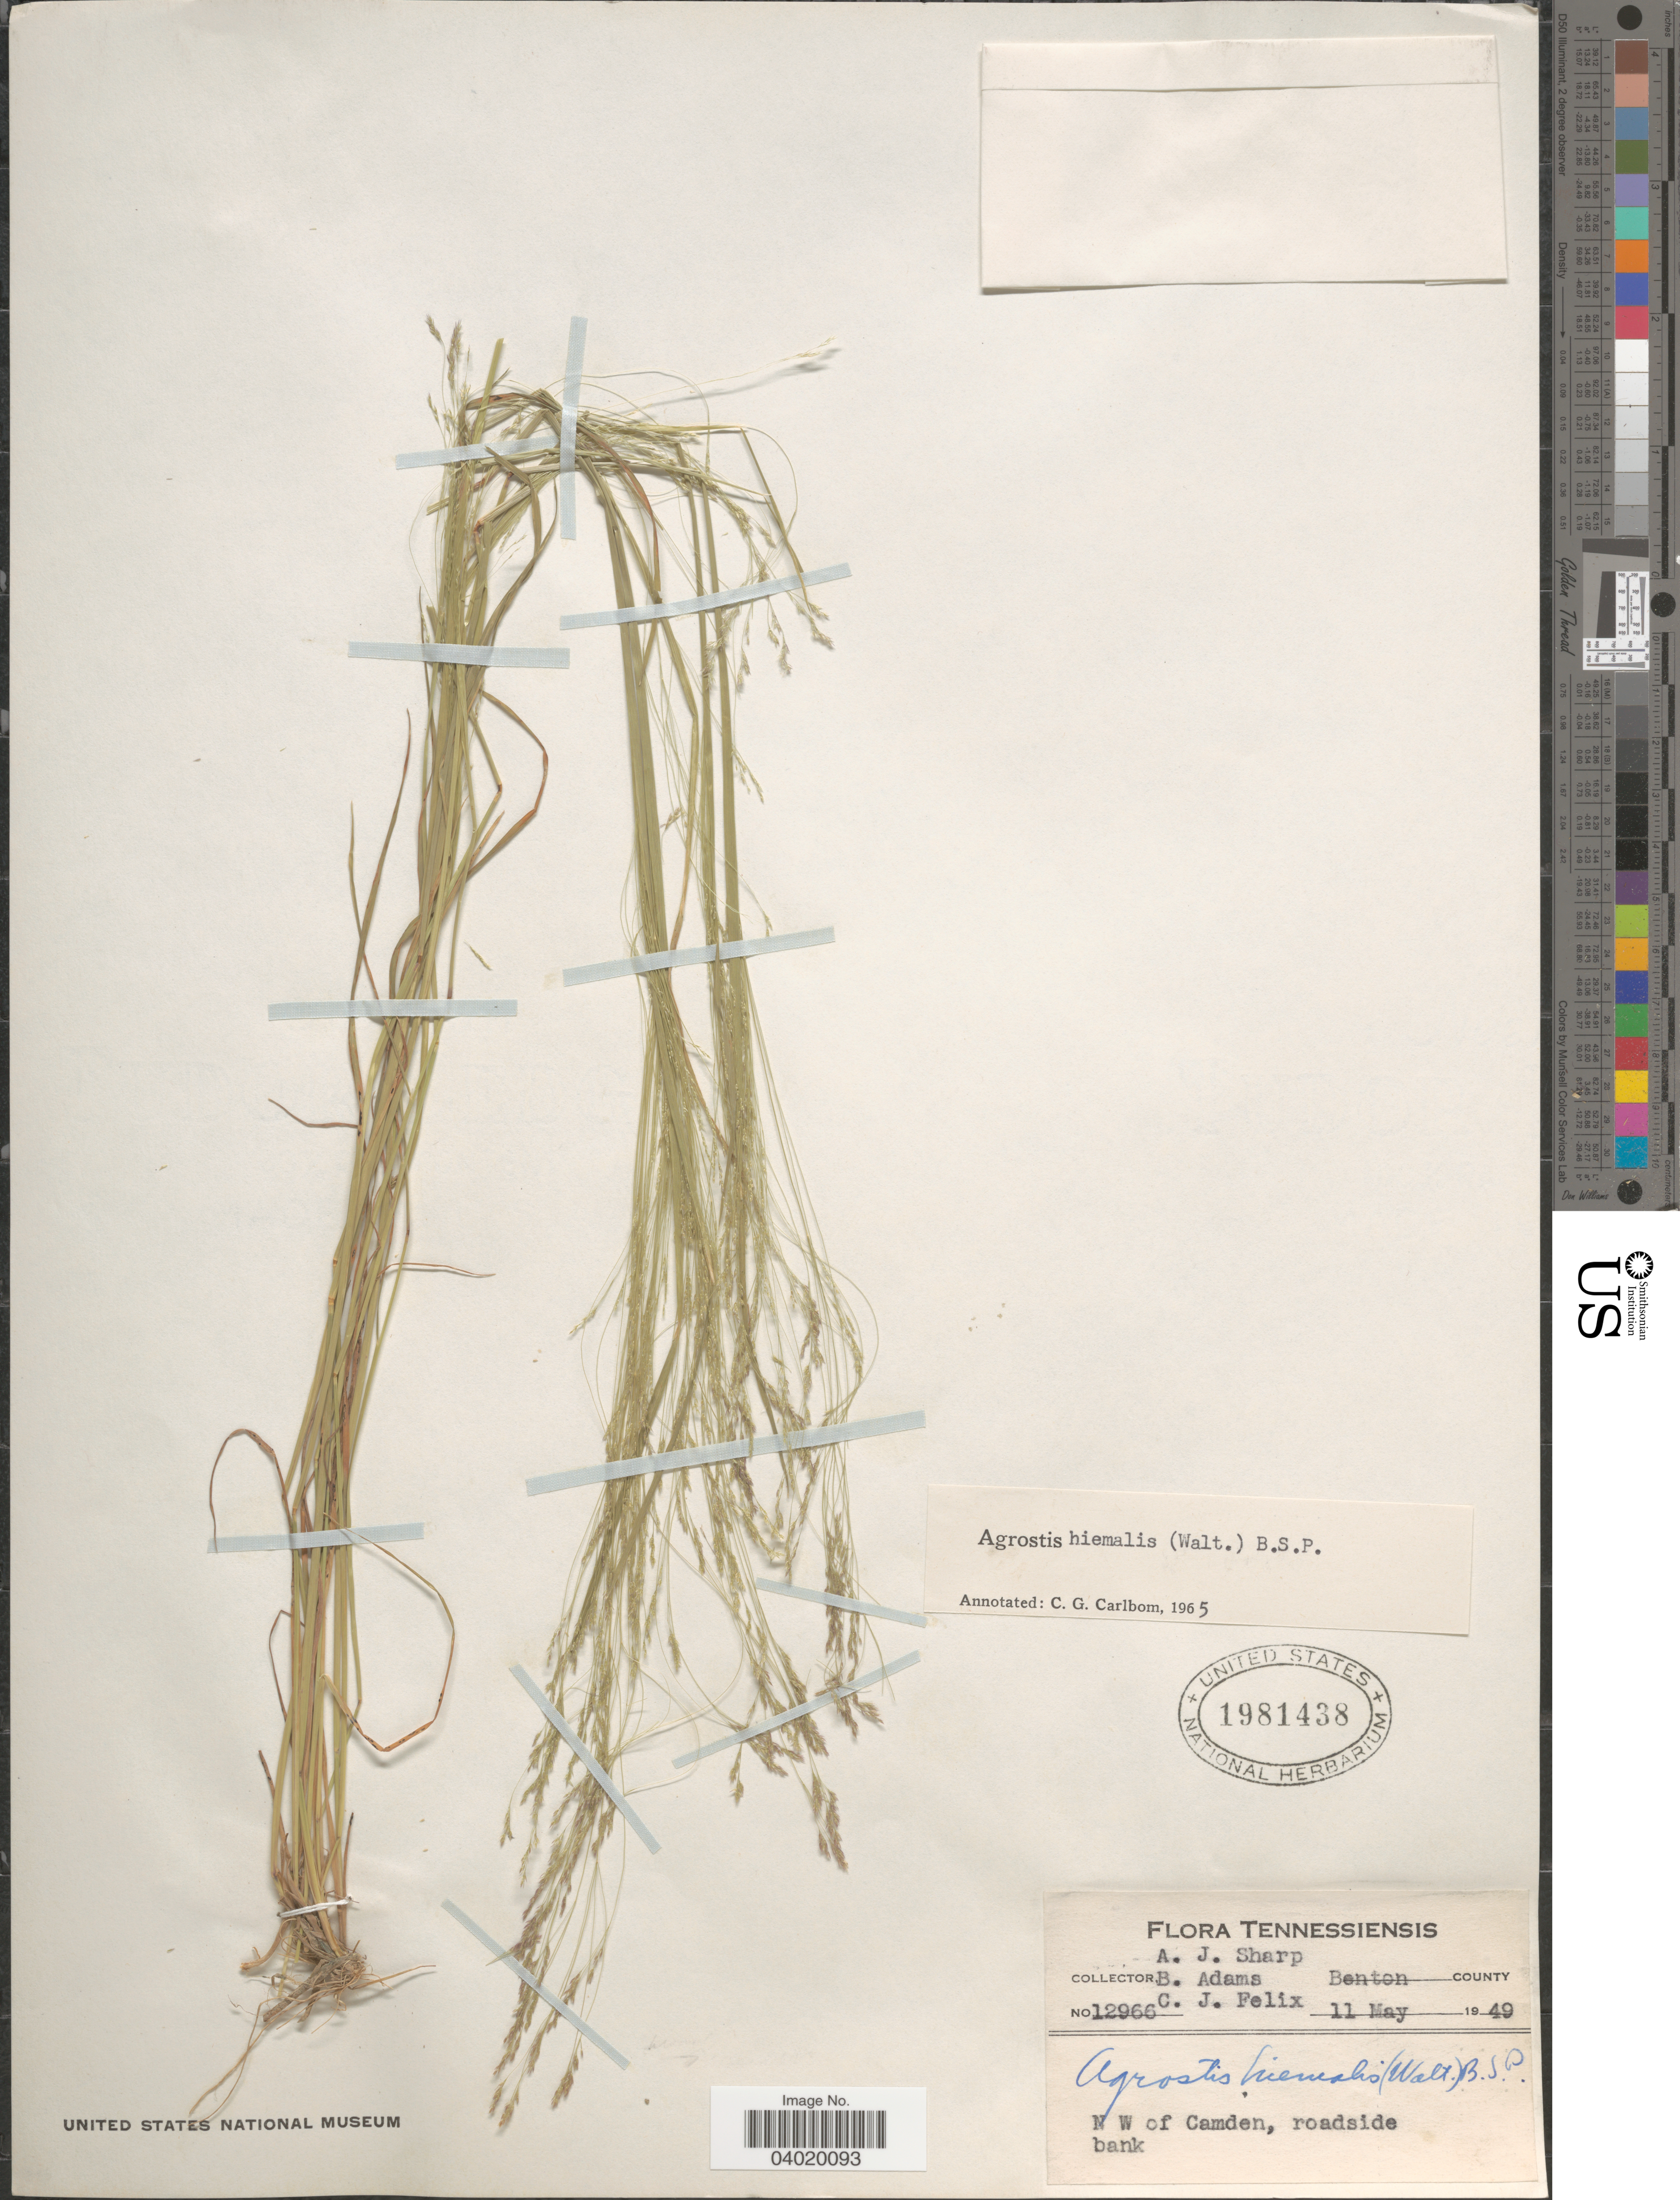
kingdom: Plantae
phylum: Tracheophyta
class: Liliopsida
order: Poales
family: Poaceae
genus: Agrostis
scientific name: Agrostis hyemalis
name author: (Walter) Britton et al.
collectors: A. J. Sharp, B. Adams & C. Felix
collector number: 12966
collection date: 1949-05-11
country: United States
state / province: Tennessee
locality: Benton County. N W of Camden, roadside bank.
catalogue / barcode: US 1981438